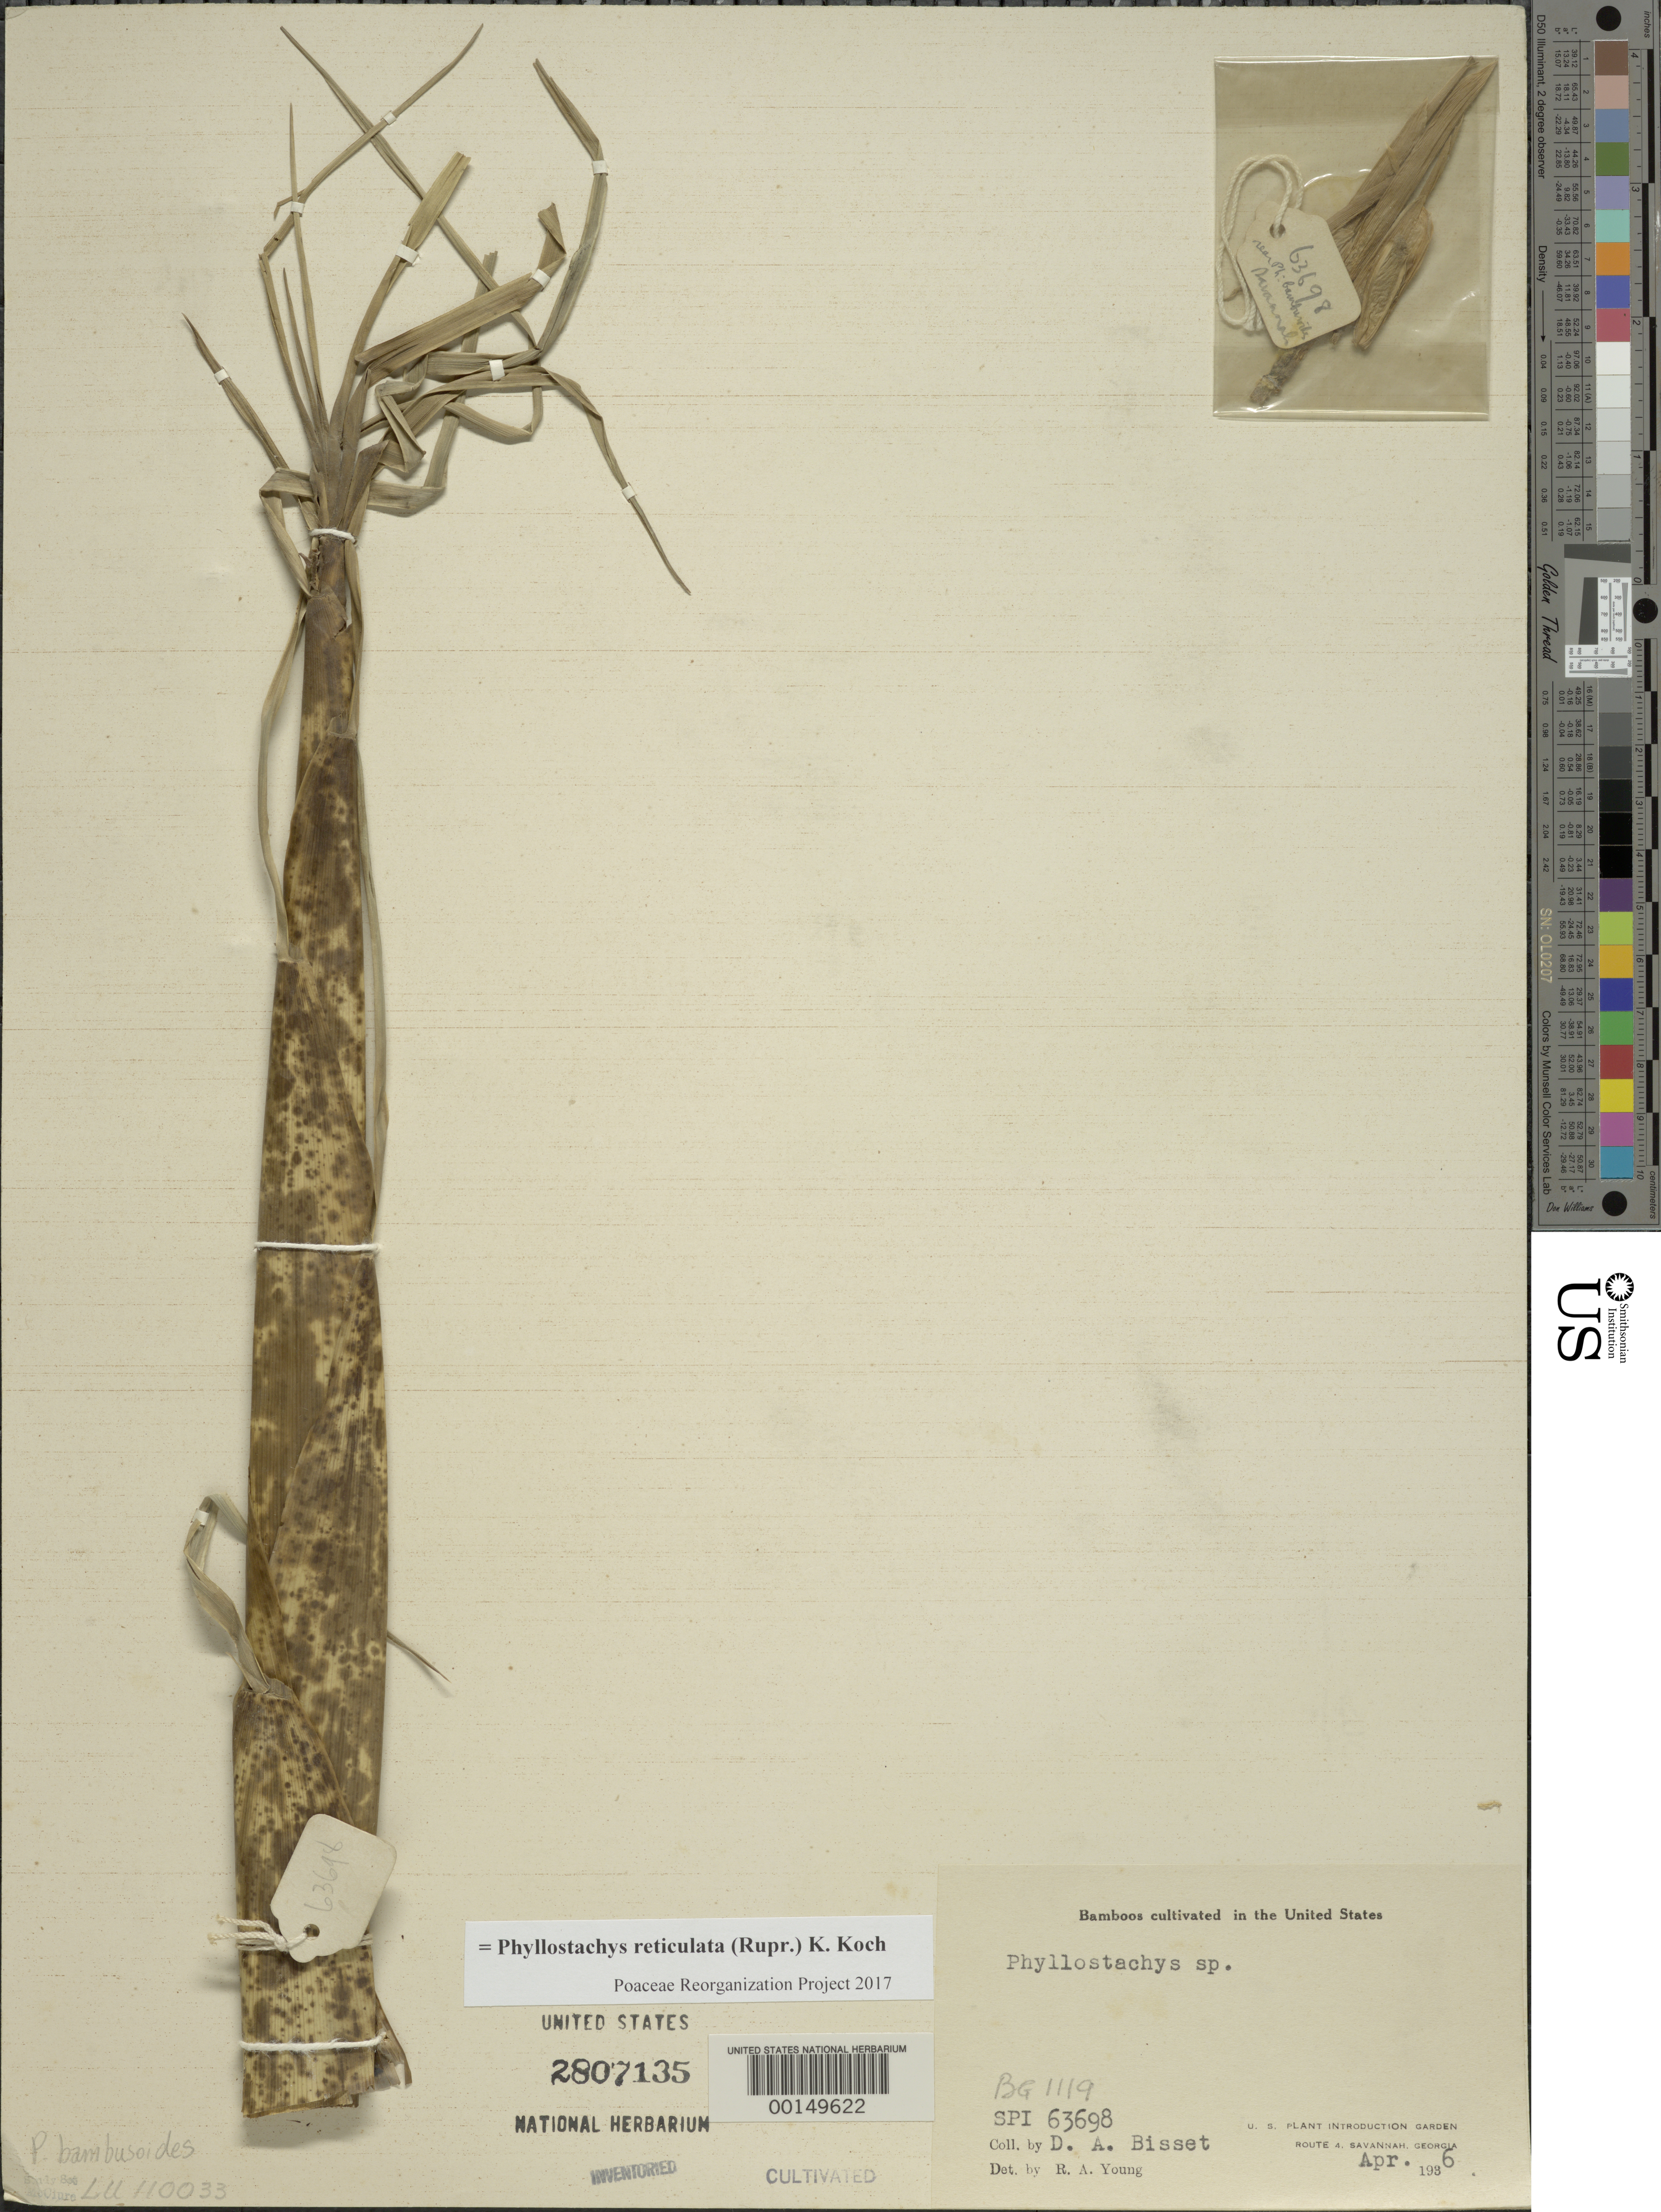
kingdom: Plantae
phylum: Tracheophyta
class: Liliopsida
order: Poales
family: Poaceae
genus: Phyllostachys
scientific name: Phyllostachys reticulata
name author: (Rupr.) K. Koch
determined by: Poaceae Reorganization Project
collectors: D. Bisset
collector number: SPI 63698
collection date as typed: Apr 1936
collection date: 1936-04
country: United States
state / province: Georgia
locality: Savannah, p.i. garden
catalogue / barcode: US 2807135